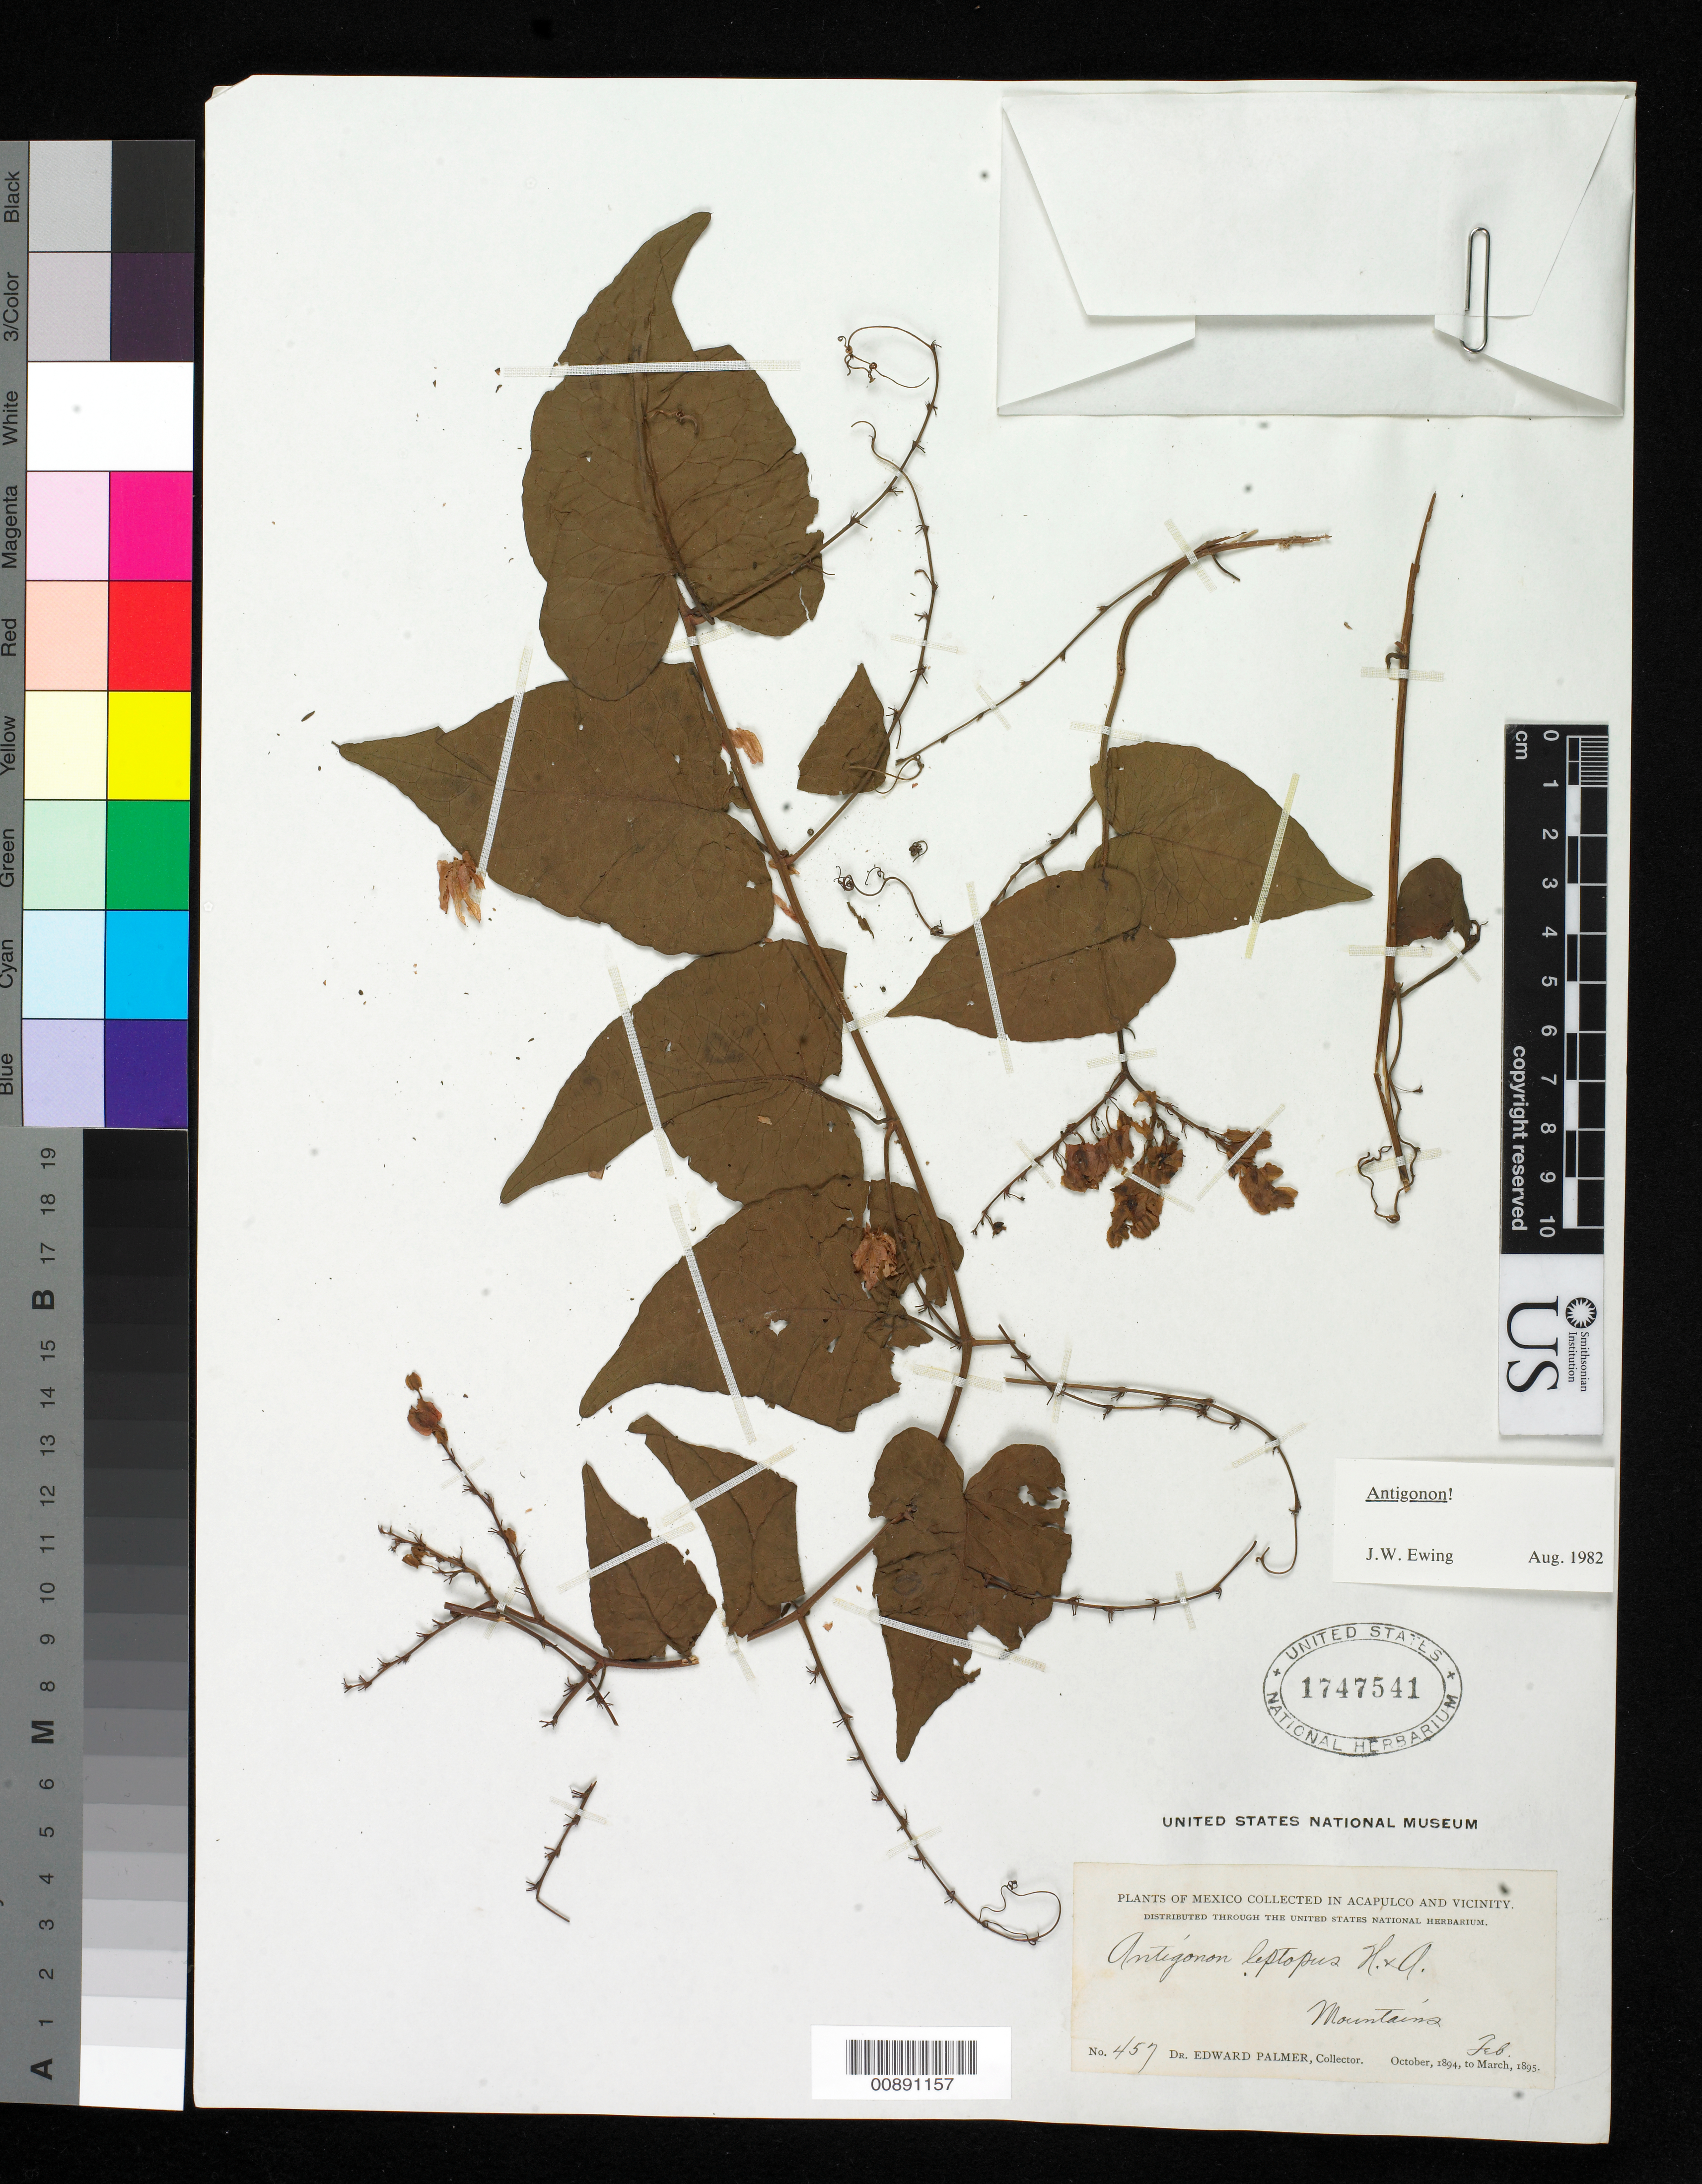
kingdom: Plantae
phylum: Tracheophyta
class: Magnoliopsida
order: Caryophyllales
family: Polygonaceae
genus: Antigonon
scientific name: Antigonon leptopus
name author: Hook. & Arn.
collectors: E. Palmer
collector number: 457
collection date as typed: Oct 1894 to -- Feb 1895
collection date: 1894-10/1895-02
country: Mexico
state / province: Guerrero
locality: Acapulco, Guerrero and vicinity.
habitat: Mountains.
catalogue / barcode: US 1747541